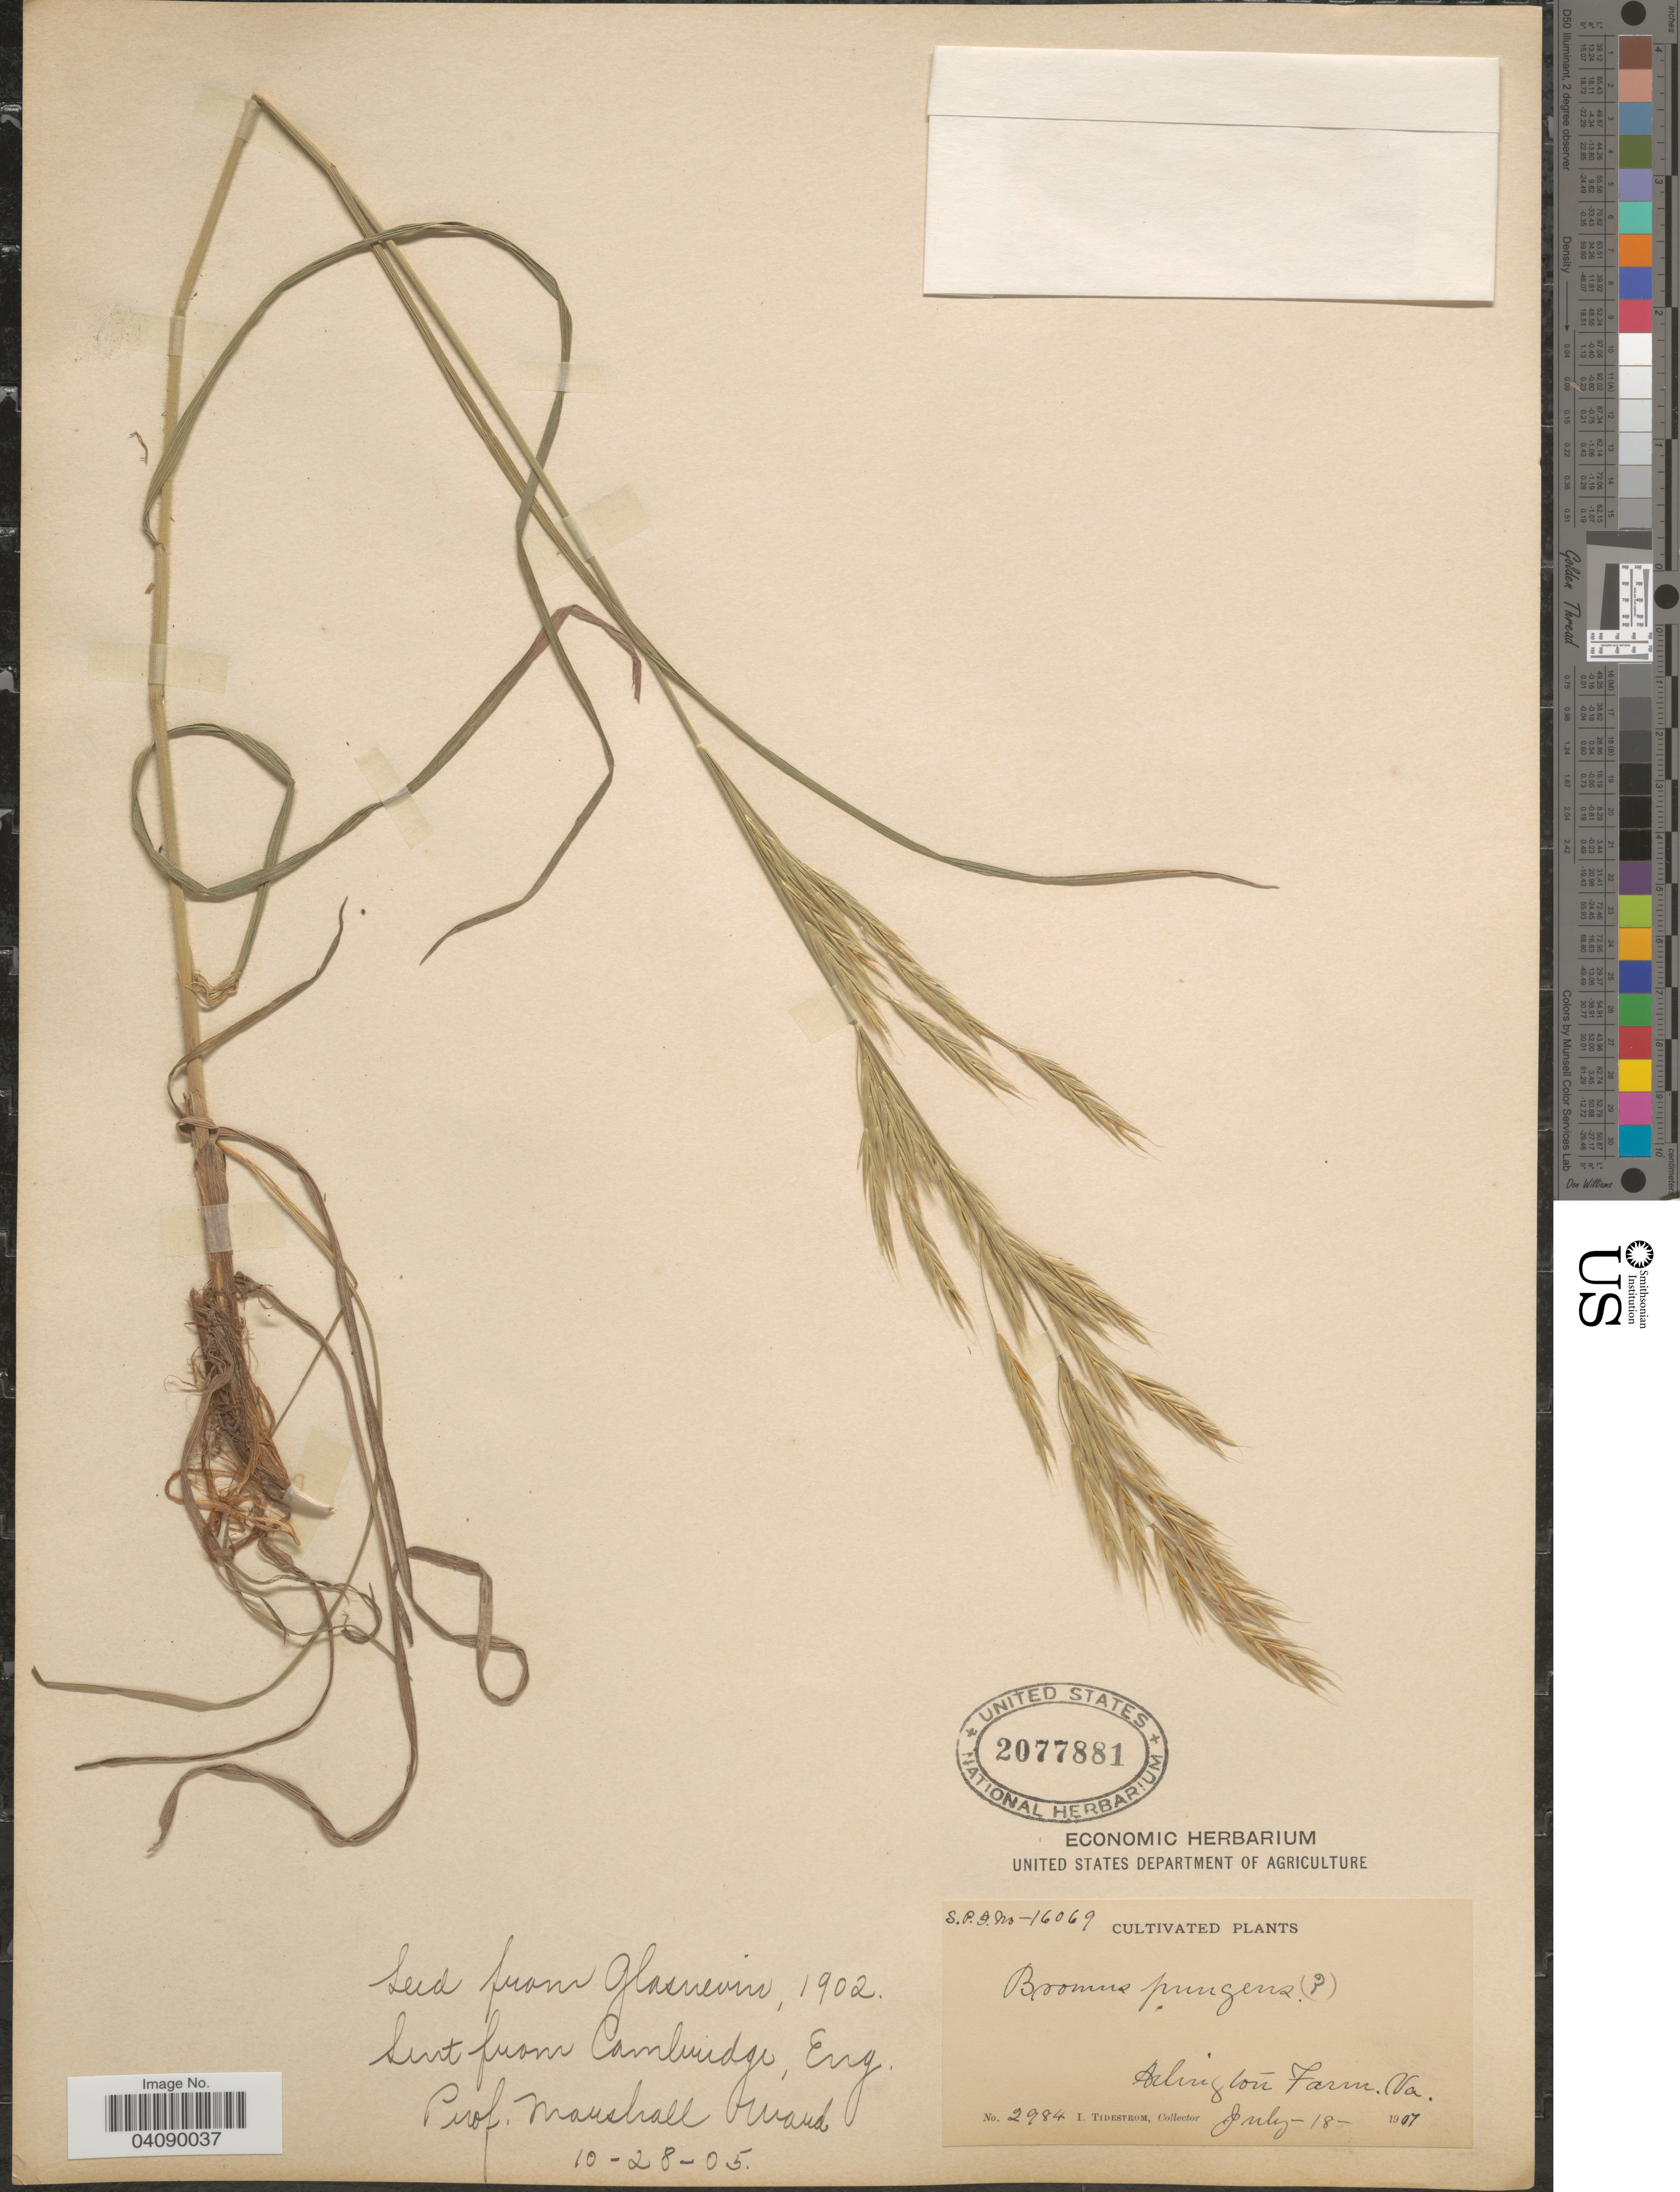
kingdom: Plantae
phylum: Tracheophyta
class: Liliopsida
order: Poales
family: Poaceae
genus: Bromus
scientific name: Bromus sp.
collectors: I. F. Tidestrom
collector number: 2984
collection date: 1907-07-18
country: United States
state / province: Virginia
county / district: Arlington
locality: Arlington Farm.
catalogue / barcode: US 2077881